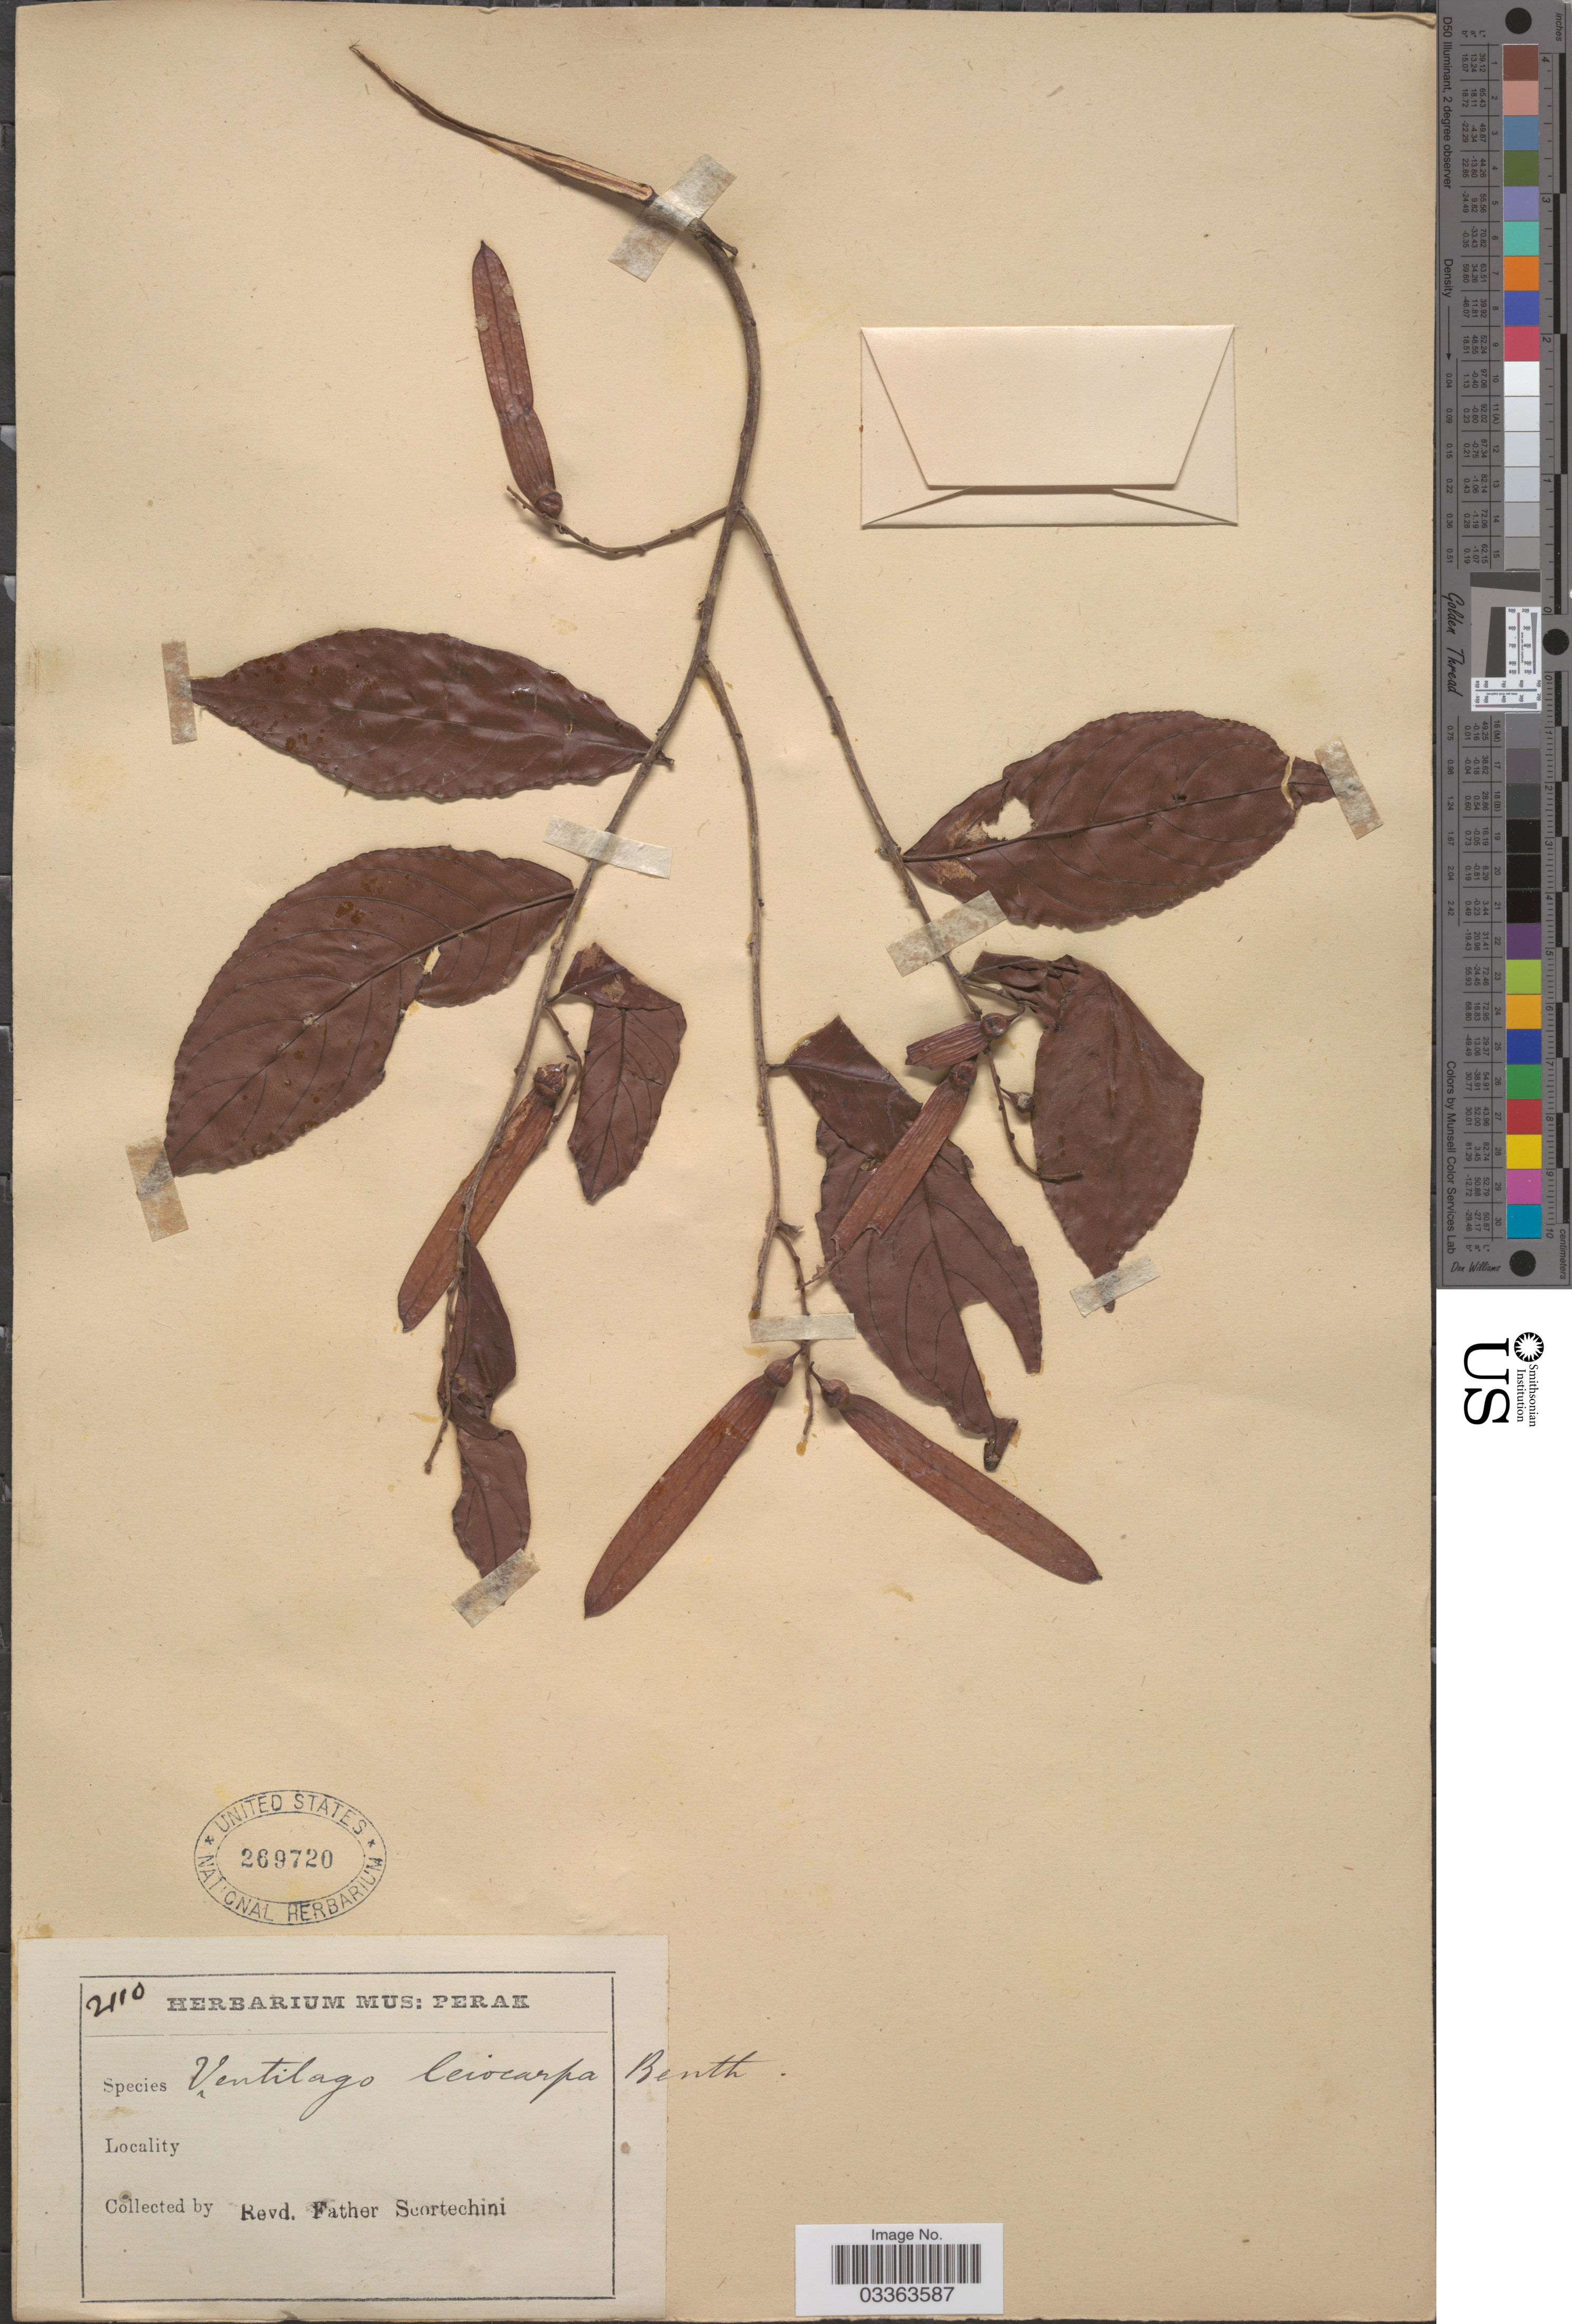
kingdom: Plantae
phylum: Tracheophyta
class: Magnoliopsida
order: Rosales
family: Rhamnaceae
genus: Ventilago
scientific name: Ventilago leiocarpa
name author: Benth.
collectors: Fr. Scortechini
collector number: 2110?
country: Malaysia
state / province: Perak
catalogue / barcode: US 269720